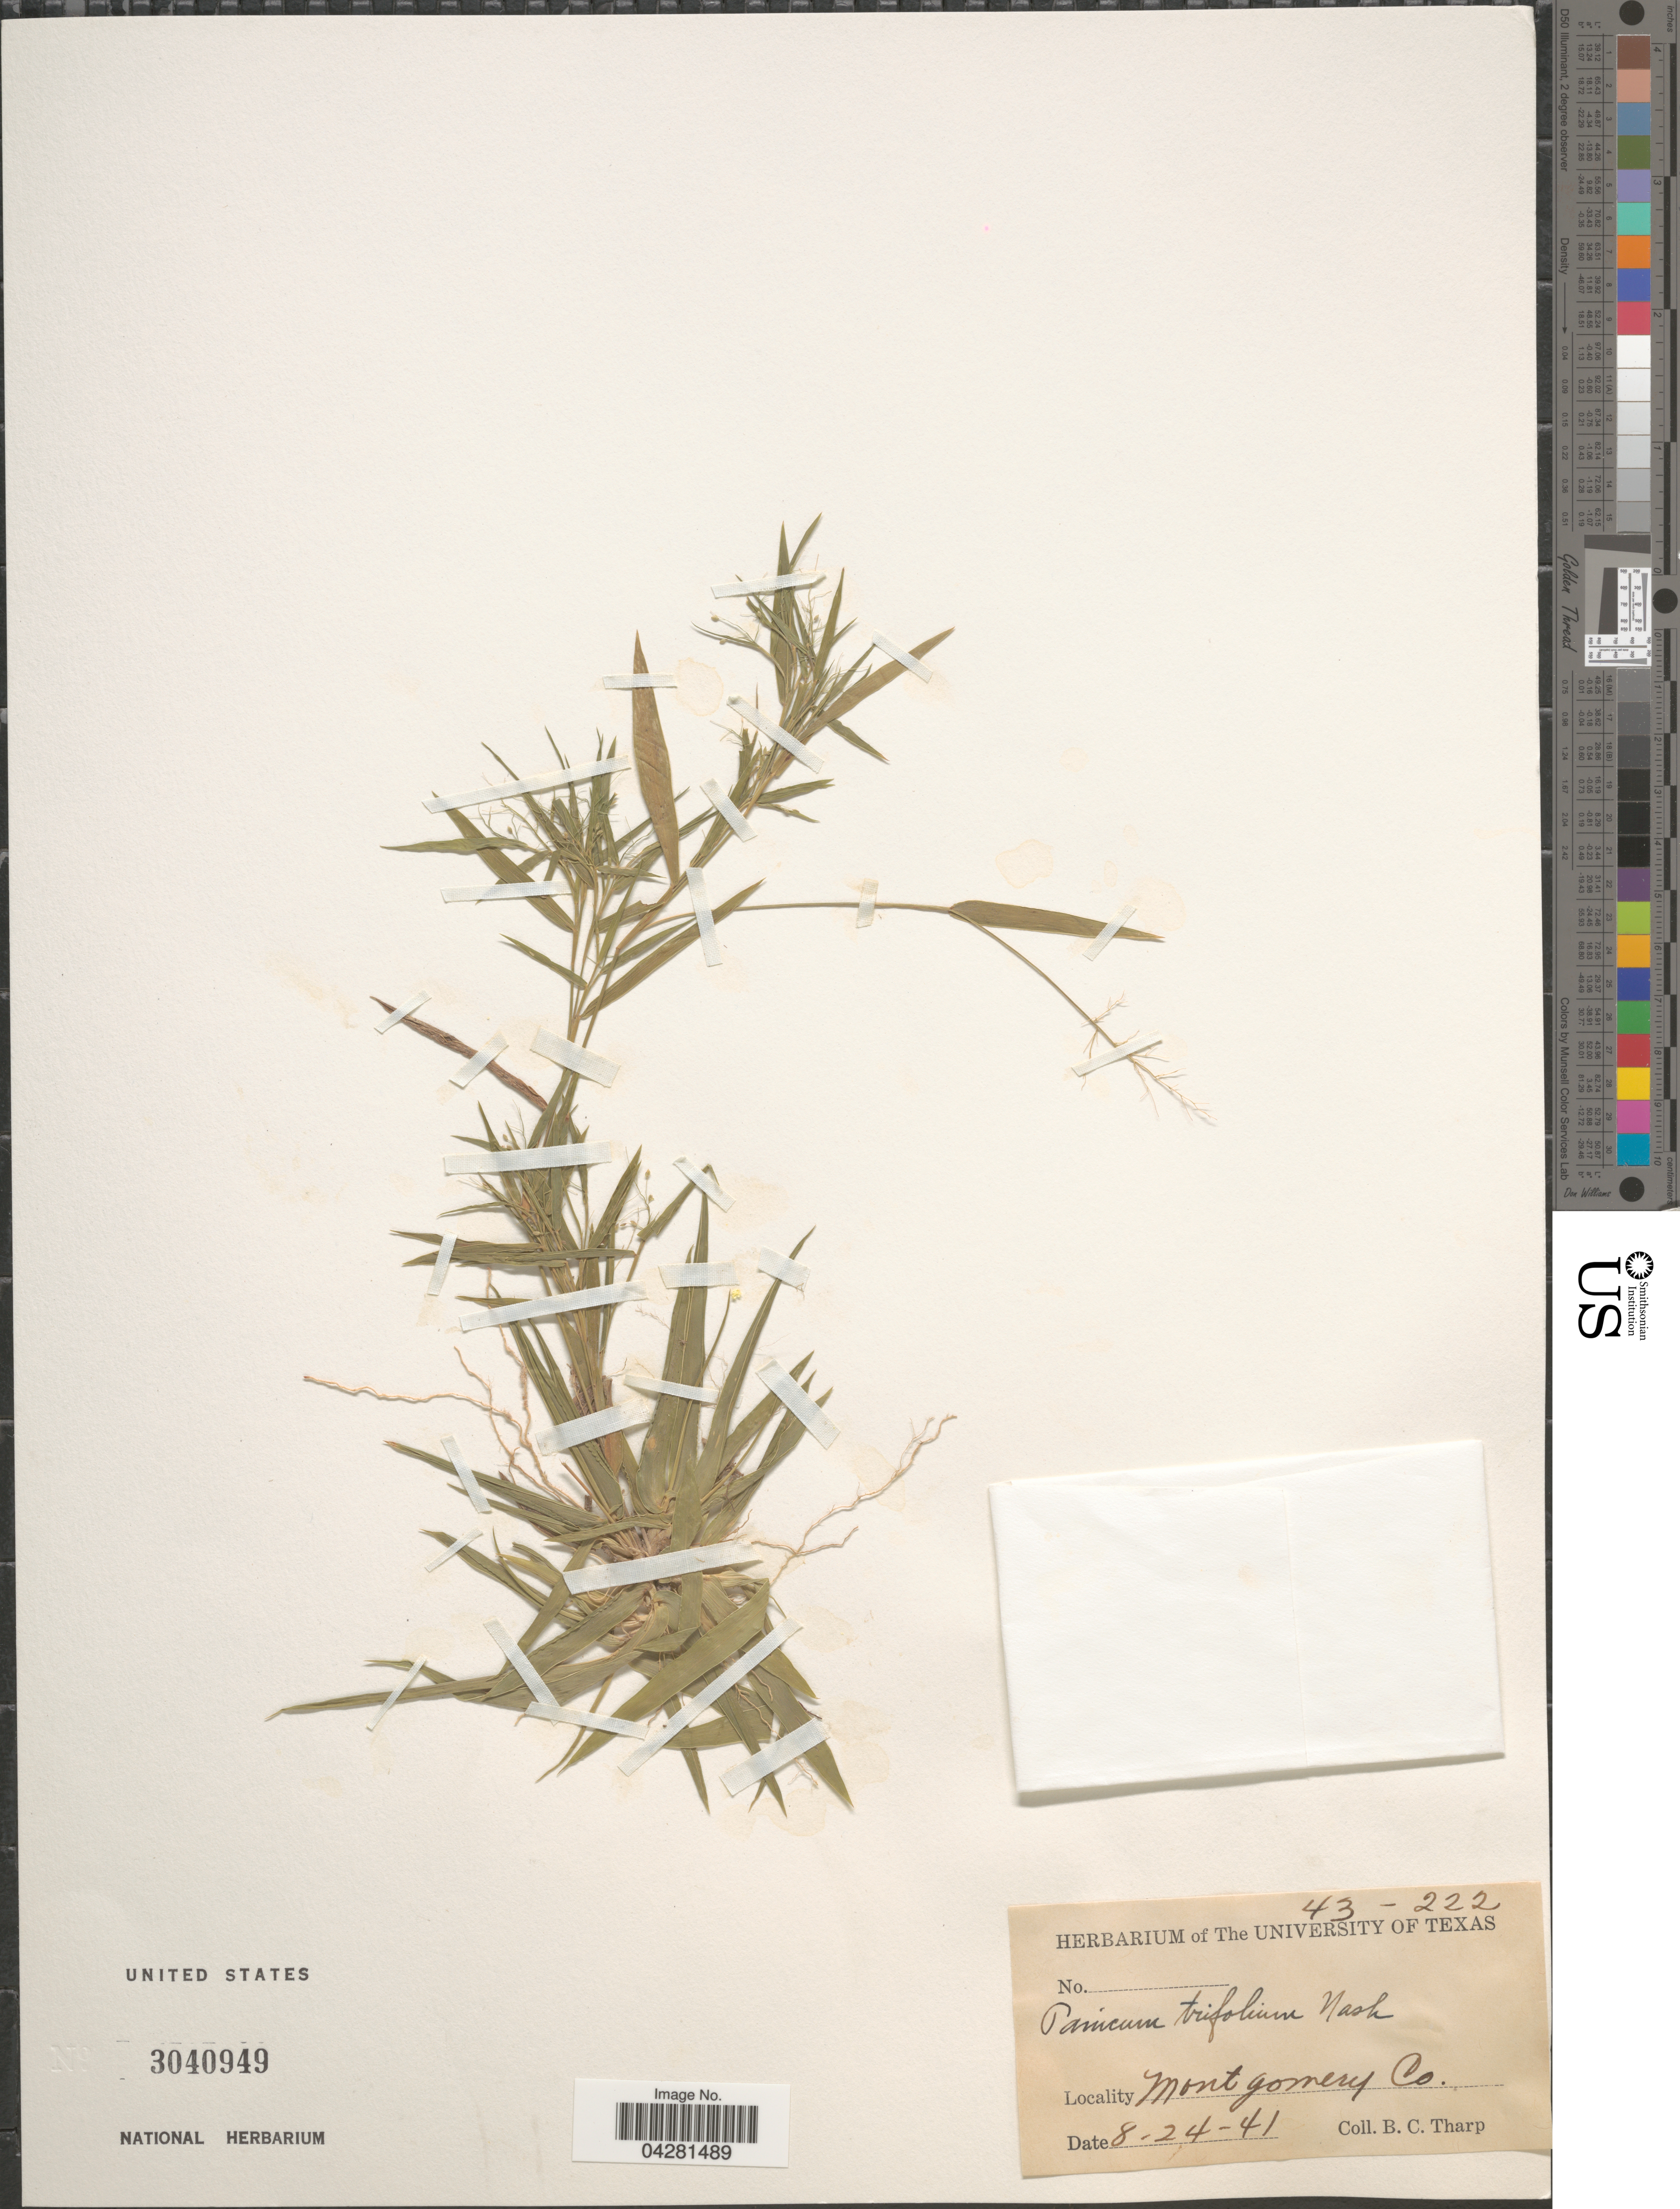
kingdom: Plantae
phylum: Tracheophyta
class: Liliopsida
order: Poales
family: Poaceae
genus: Dichanthelium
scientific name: Dichanthelium dichotomum var. unciphyllum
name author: (Trin.) Davidse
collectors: B. C. Tharp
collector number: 43-222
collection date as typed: Transcribed d/m/y: 24/8/41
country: United States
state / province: Texas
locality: Montgomery Co.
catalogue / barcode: US 3040949